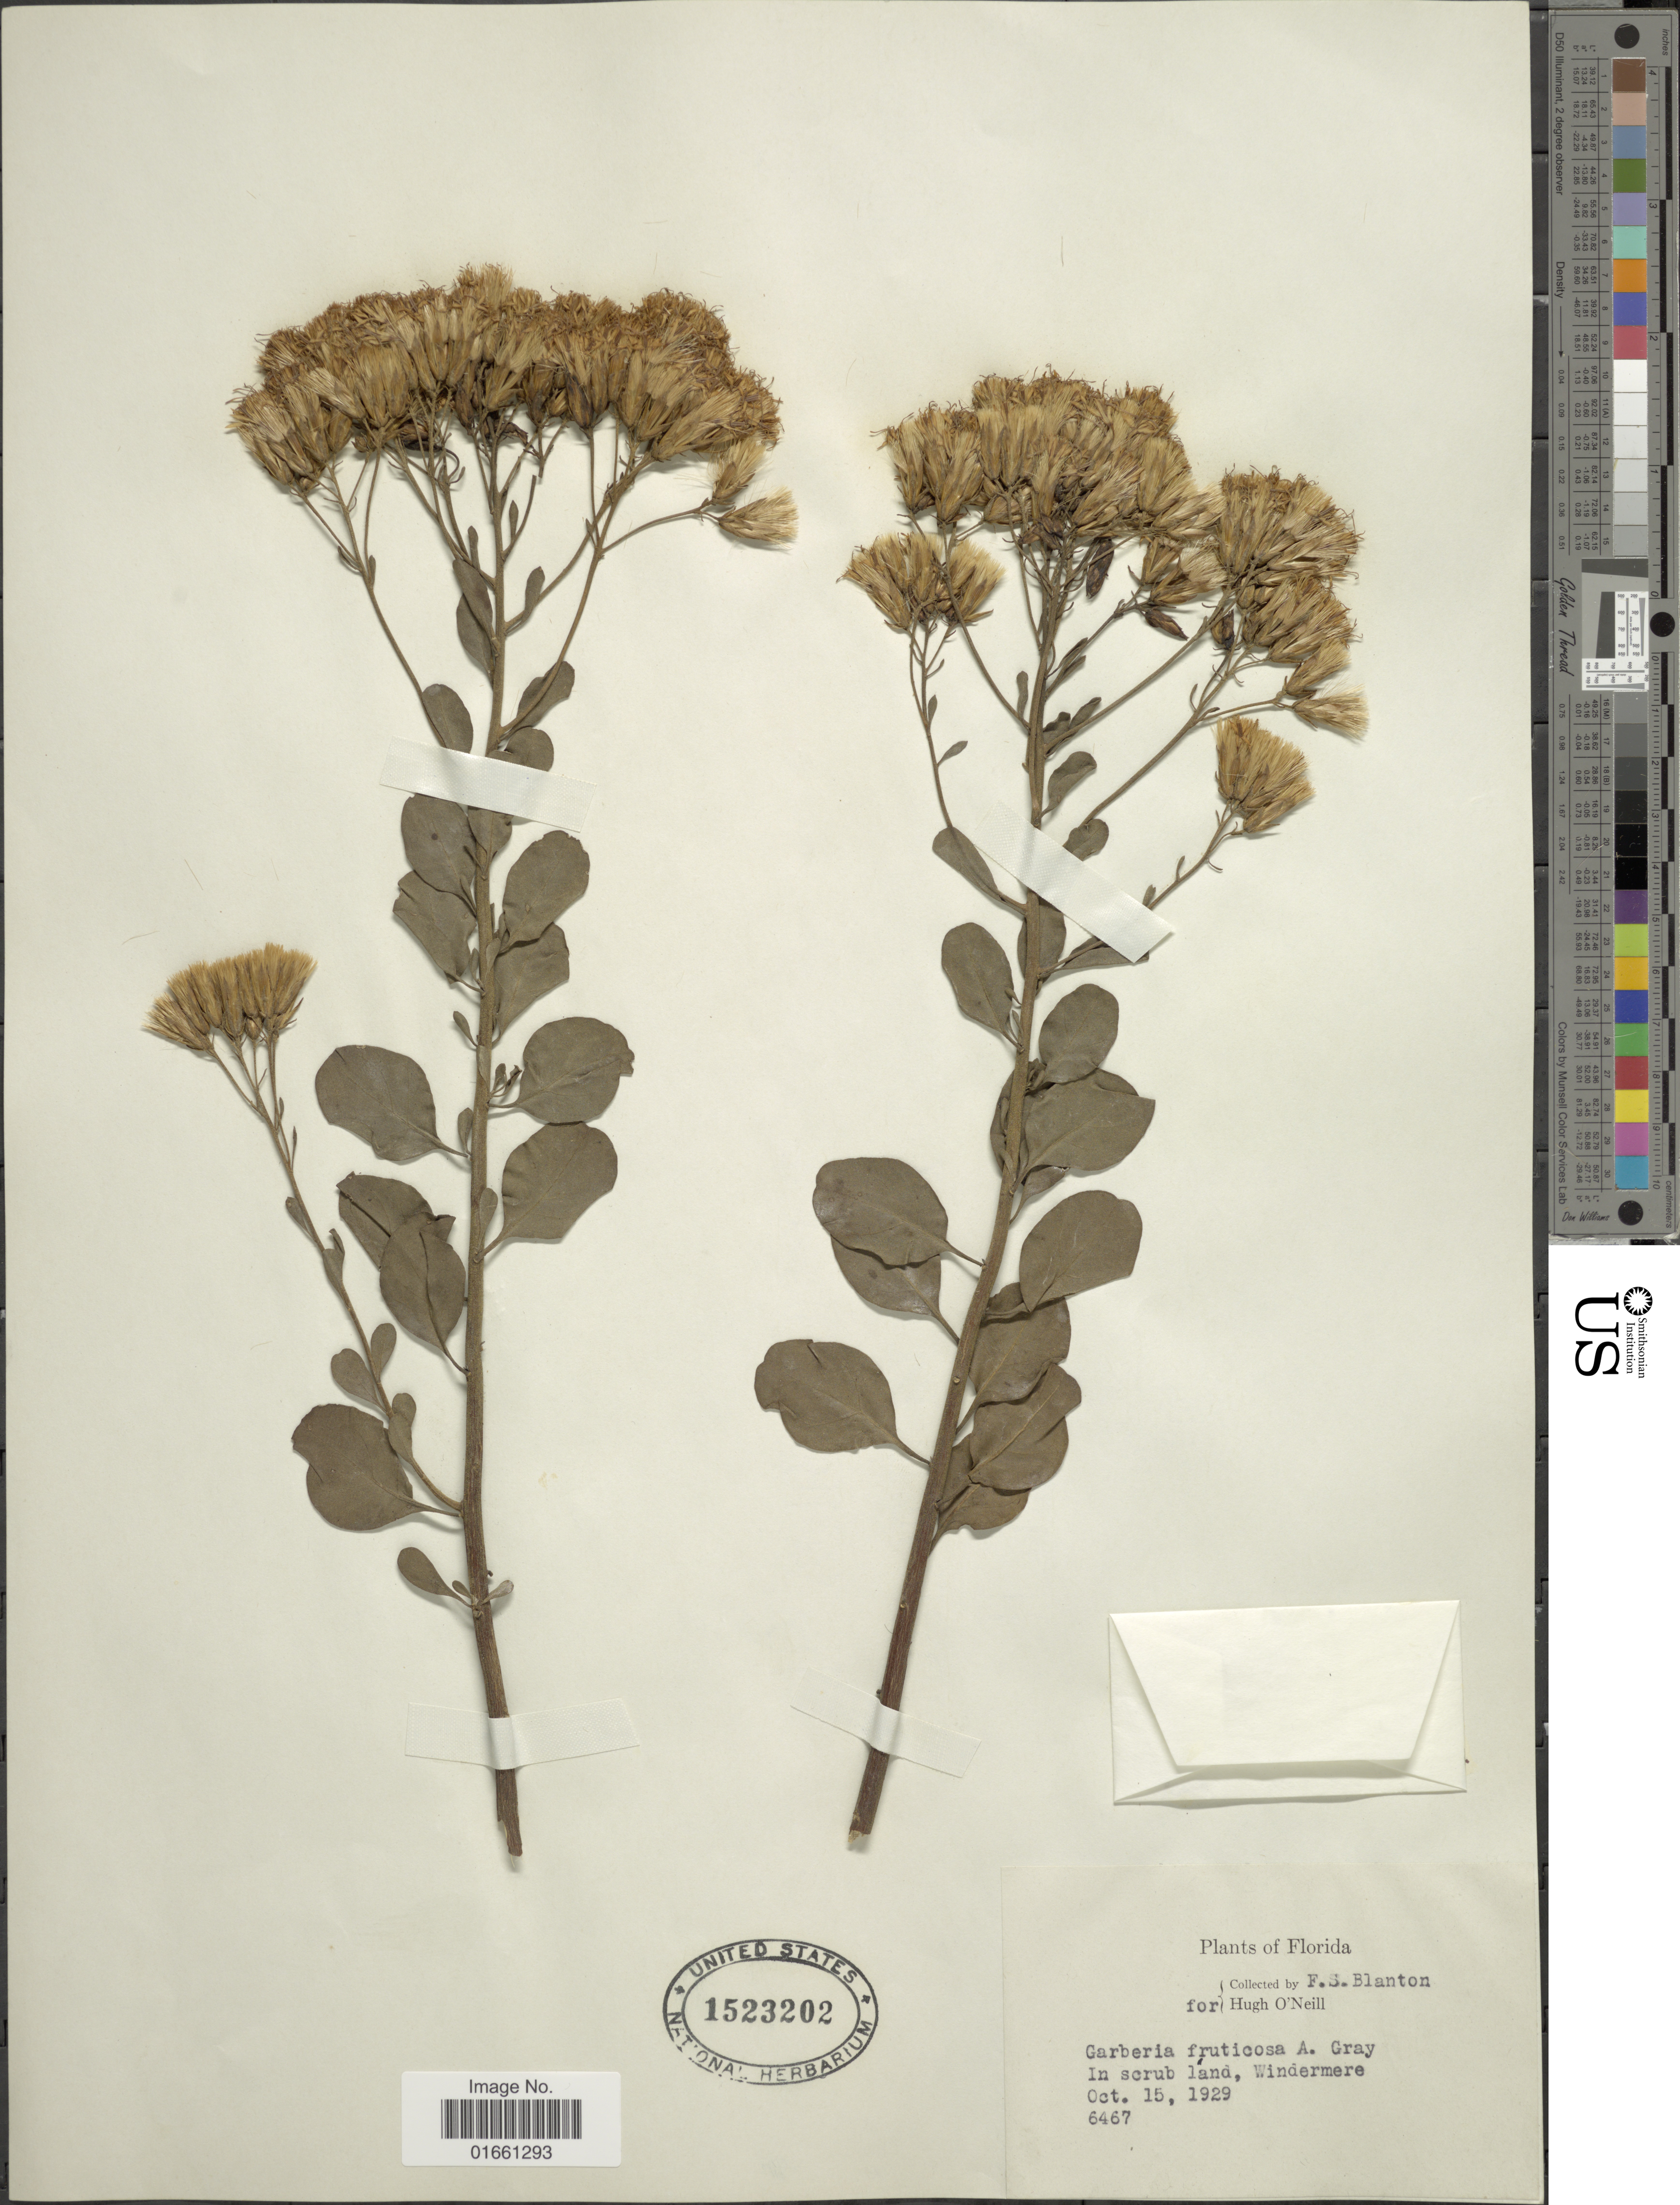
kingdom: Plantae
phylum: Tracheophyta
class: Magnoliopsida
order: Asterales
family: Asteraceae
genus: Garberia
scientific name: Garberia heterophylla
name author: (W. Bartram) Merr. & F. Harper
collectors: F. S. Blanton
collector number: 6467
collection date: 1929-10-15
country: United States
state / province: Florida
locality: In scrub land, Windermere.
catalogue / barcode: US 1523202